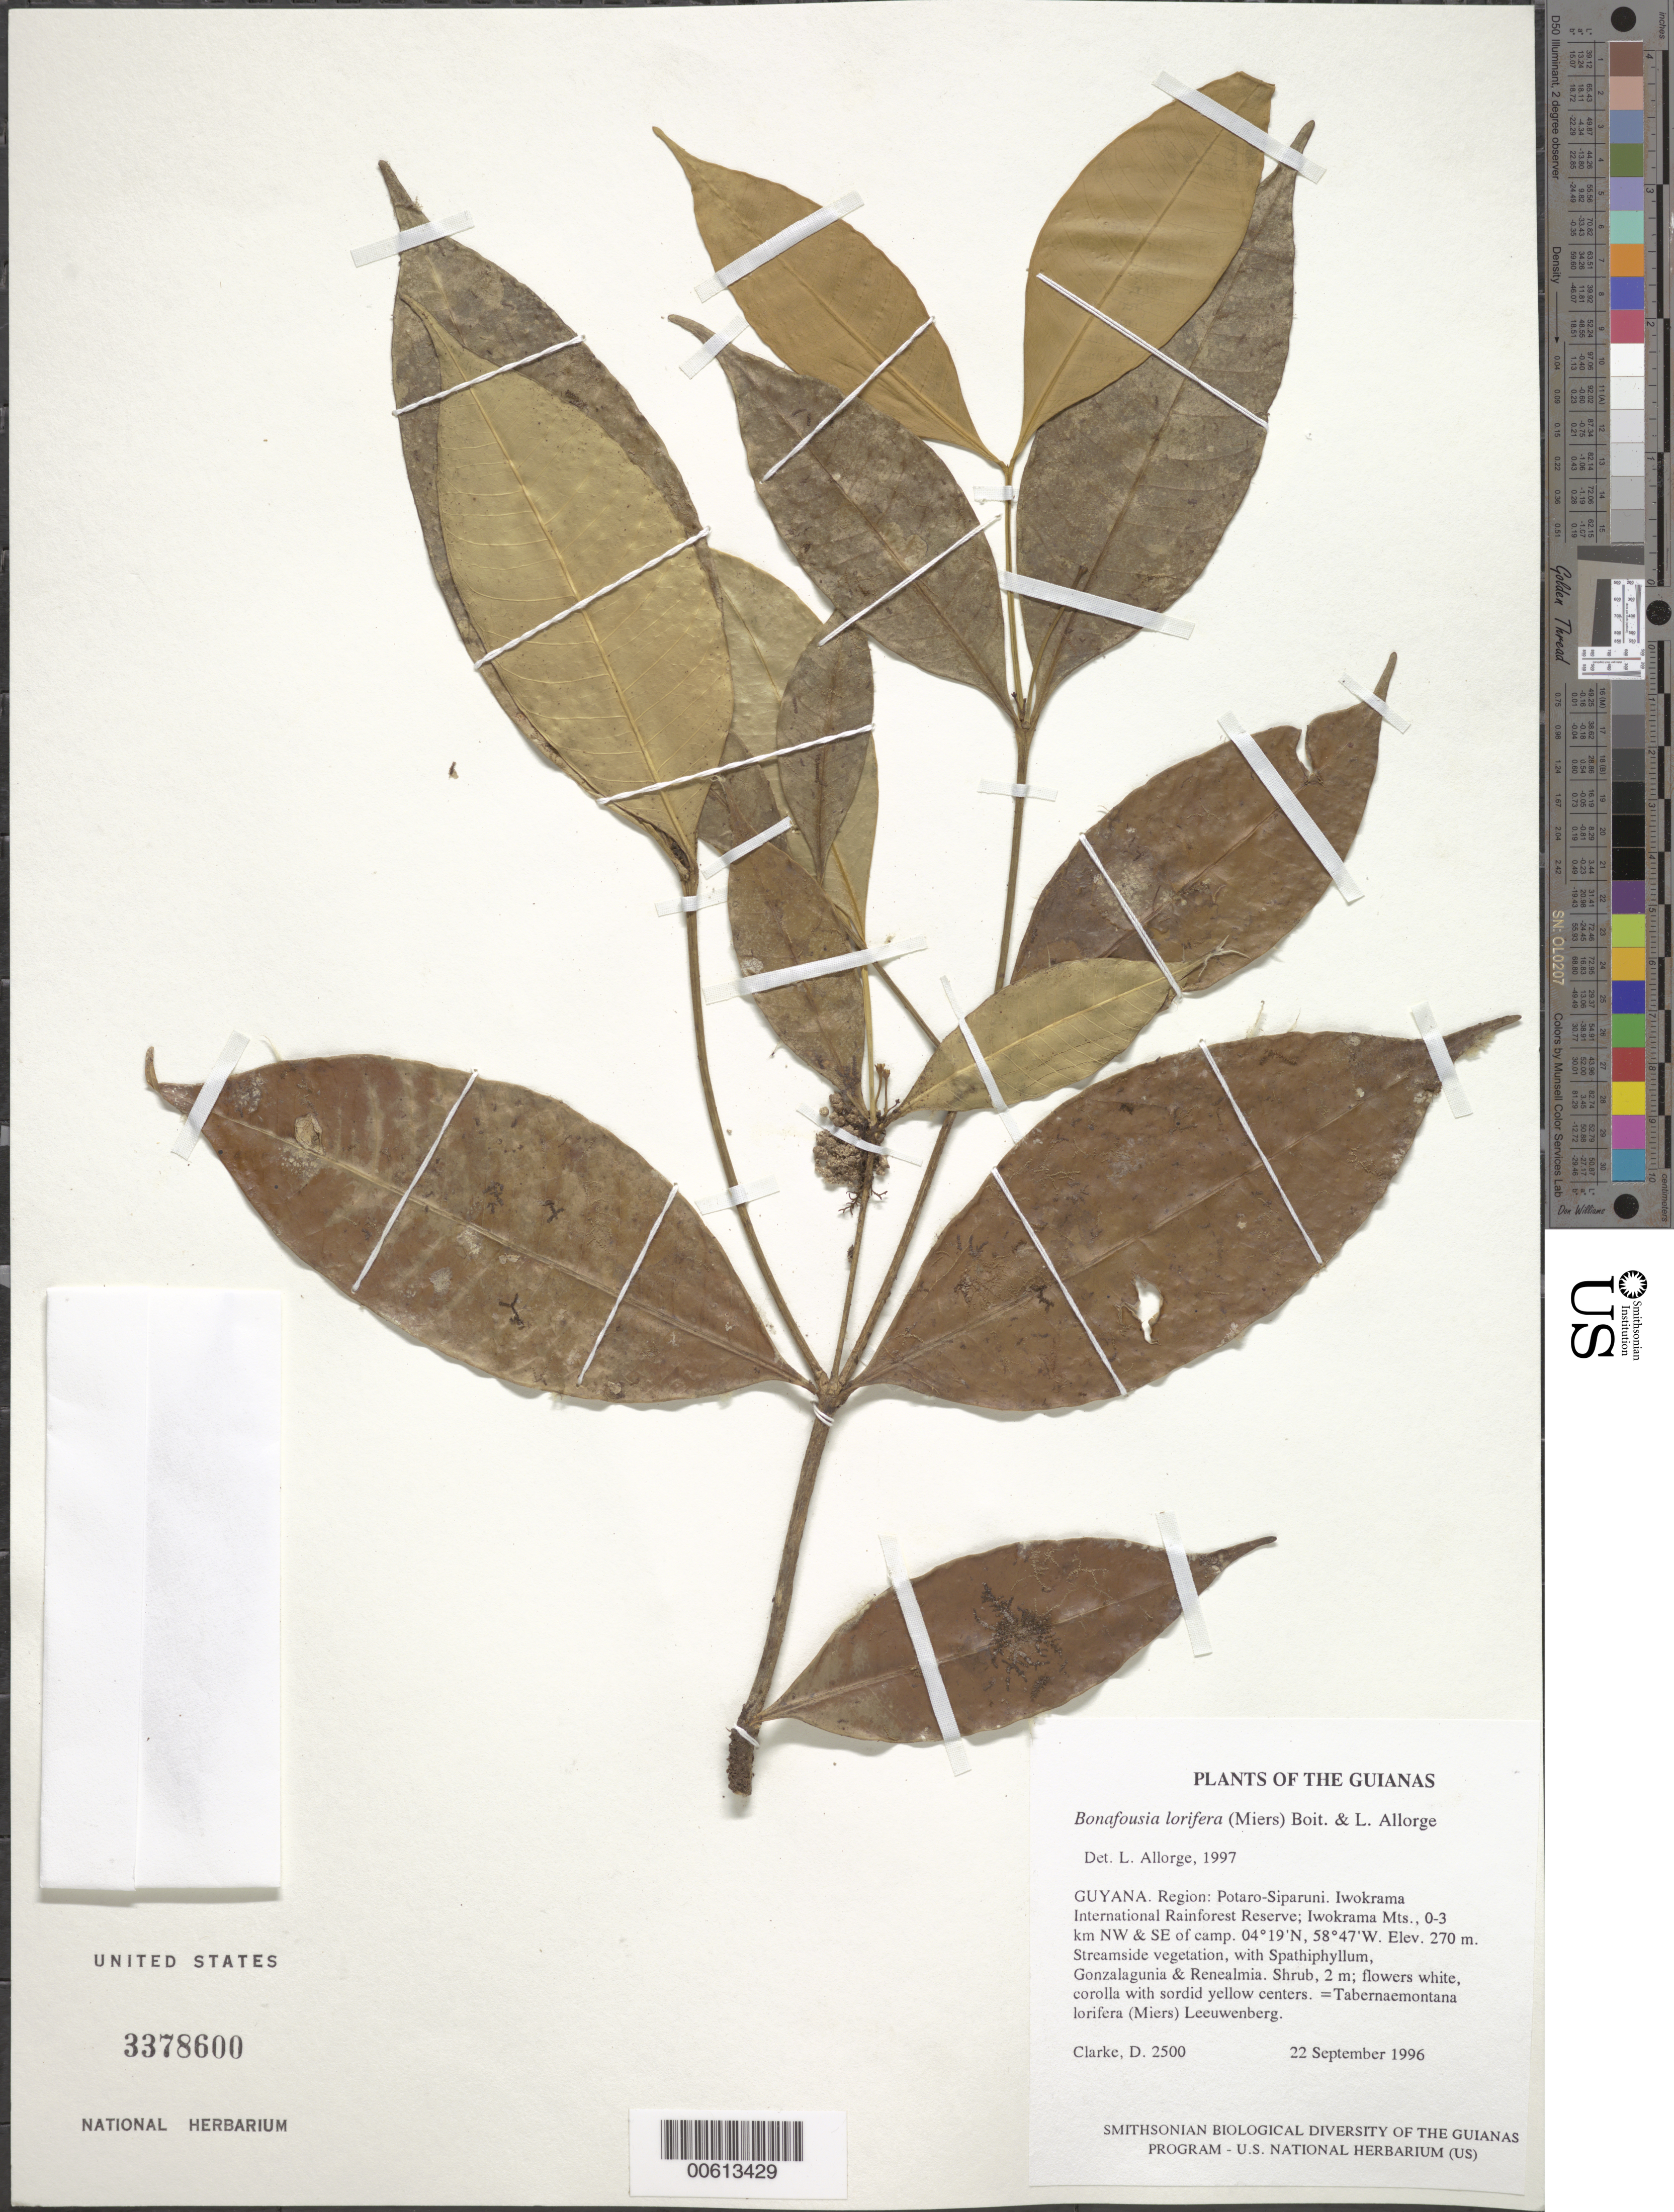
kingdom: Plantae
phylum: Tracheophyta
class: Magnoliopsida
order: Gentianales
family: Apocynaceae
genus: Bonafousia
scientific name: Bonafousia lorifera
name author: (Miers) Boiteau & L. Allorge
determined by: Allorge, L.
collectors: H. D. Clarke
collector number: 2500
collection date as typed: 22 September 1996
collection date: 1996-09-22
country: Guyana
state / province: Potaro-Siparuni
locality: Iwokrama International Rainforest Reserve; Iwokrama Mts., 0-3 km NW & SE of camp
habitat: Streamside vegetation, with Spathiphyllum, Gonzalagunia & Renealmia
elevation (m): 270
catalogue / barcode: US 3378600